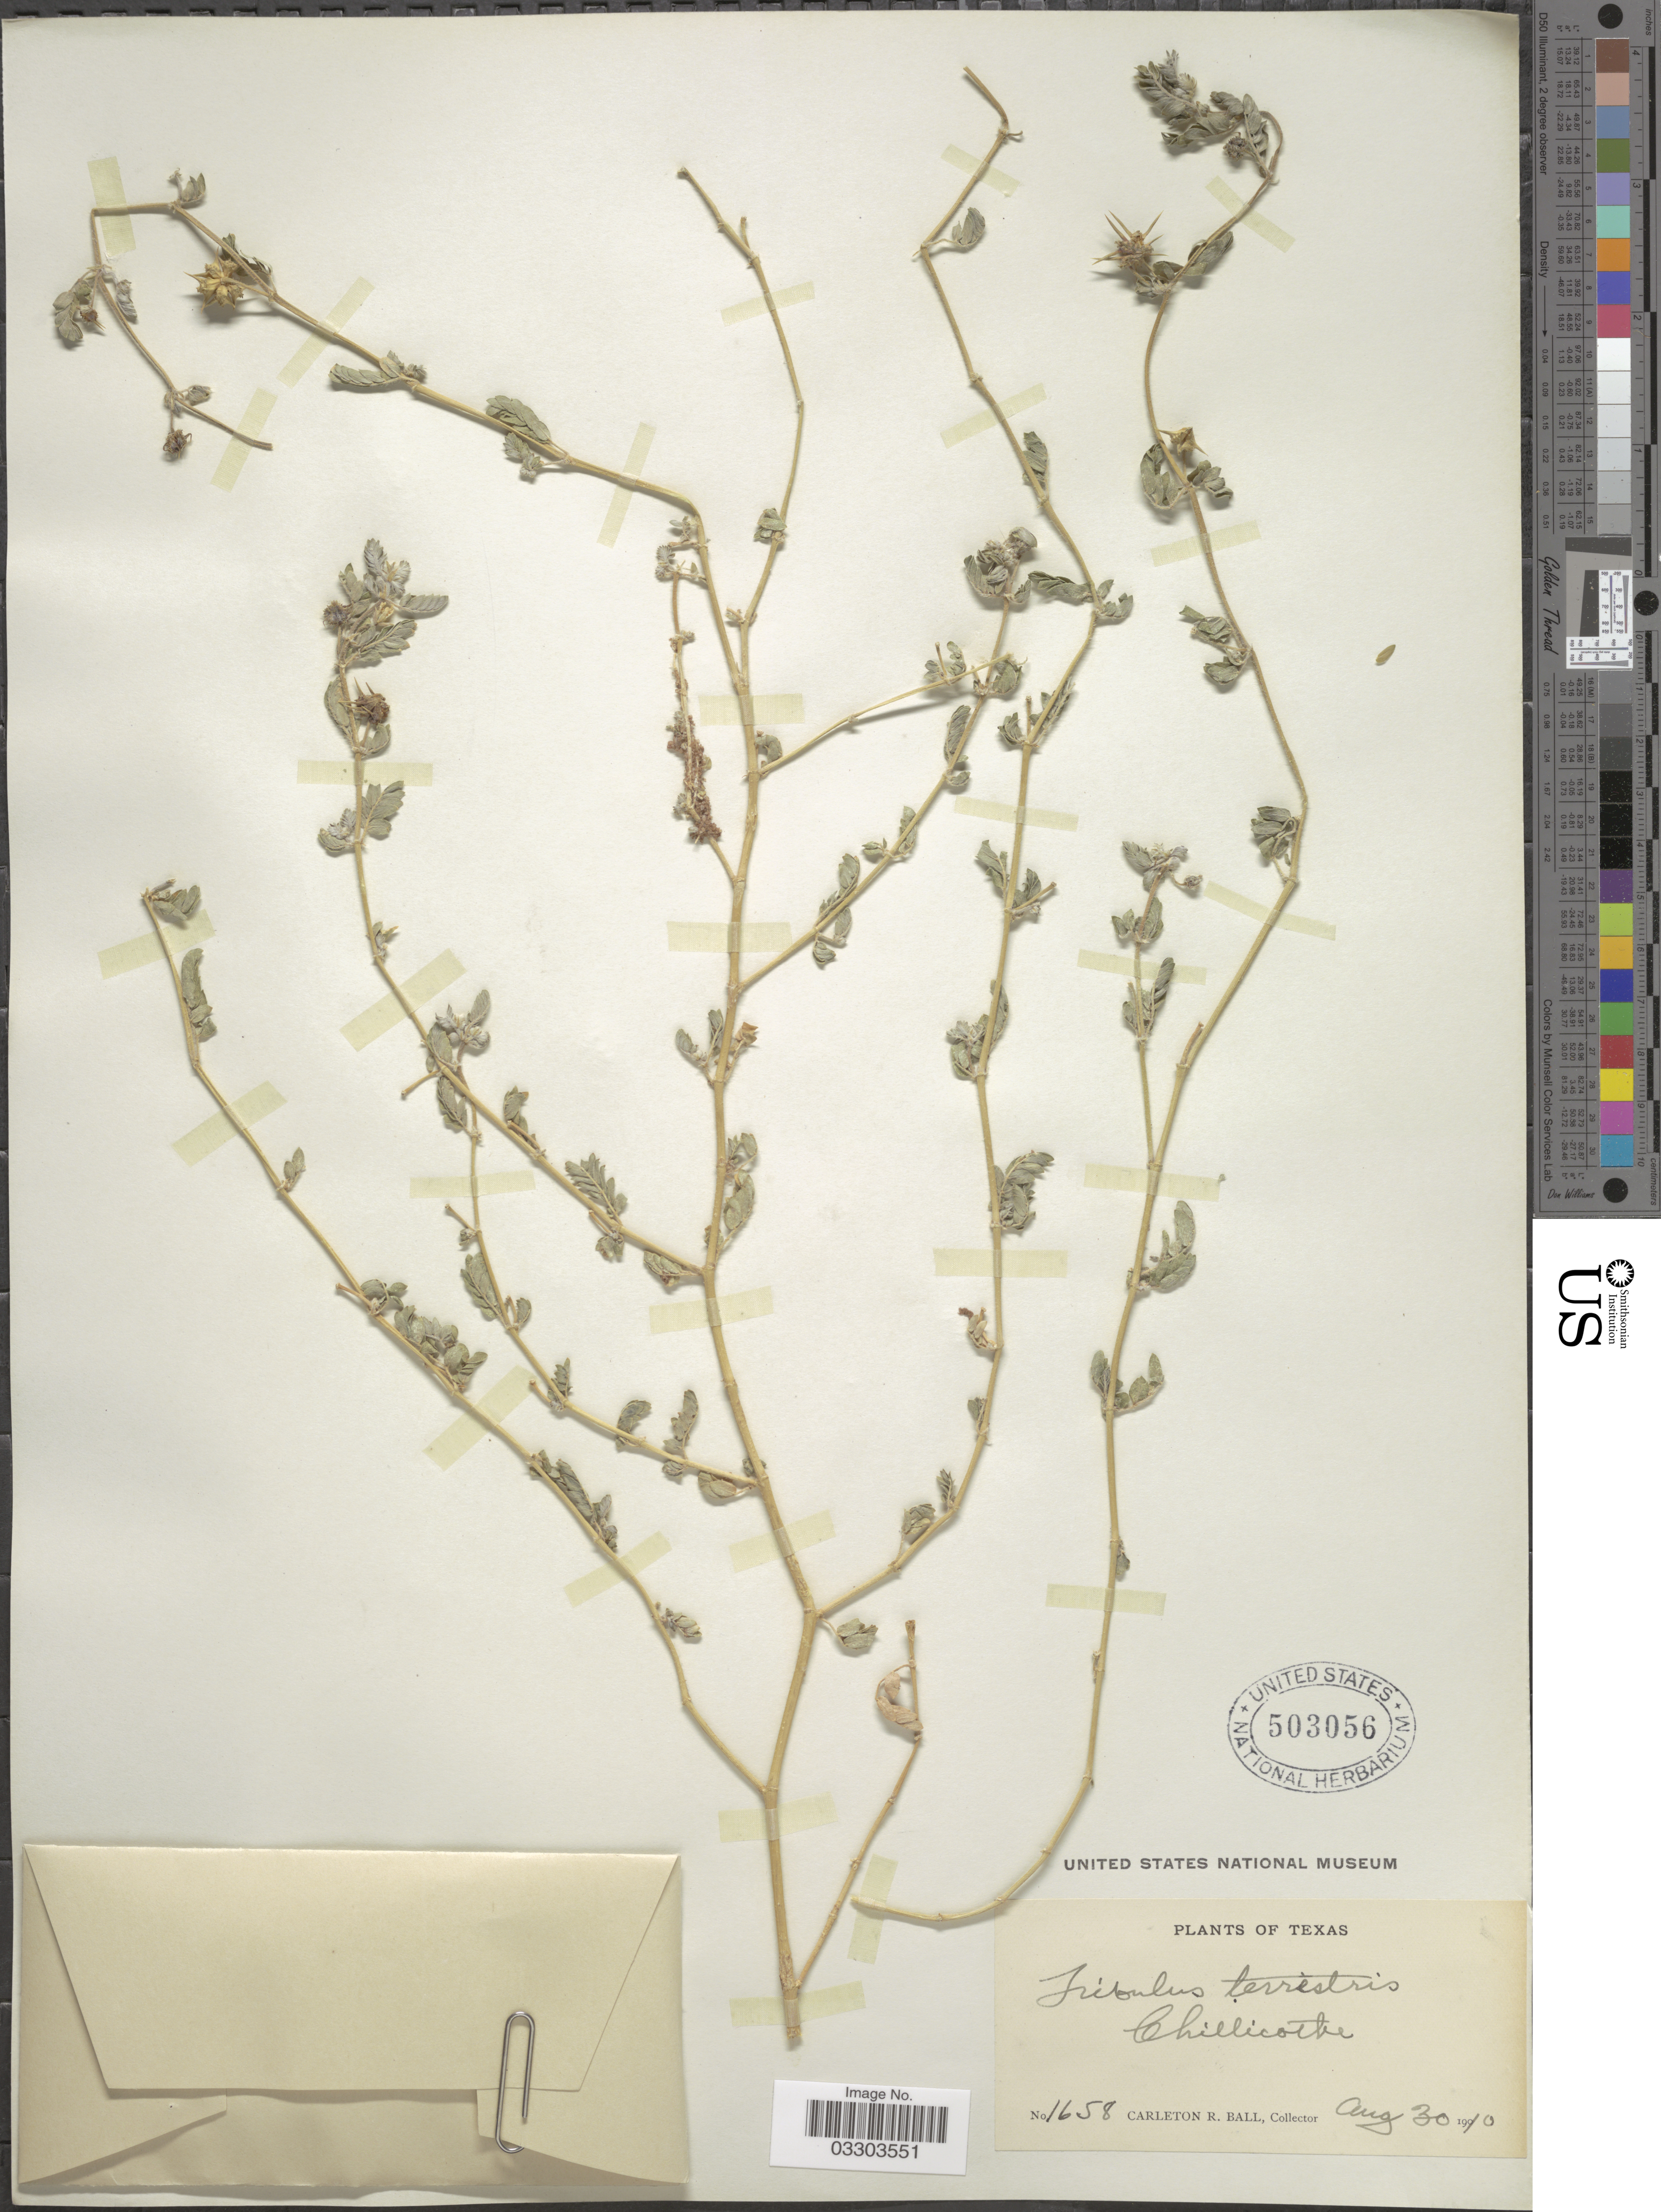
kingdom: Plantae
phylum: Tracheophyta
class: Magnoliopsida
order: Zygophyllales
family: Zygophyllaceae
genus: Tribulus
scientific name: Tribulus terrestris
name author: L.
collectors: C. R. Ball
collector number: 1658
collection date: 1910-08-30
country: United States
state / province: Texas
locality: Chillicothe.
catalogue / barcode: US 503056